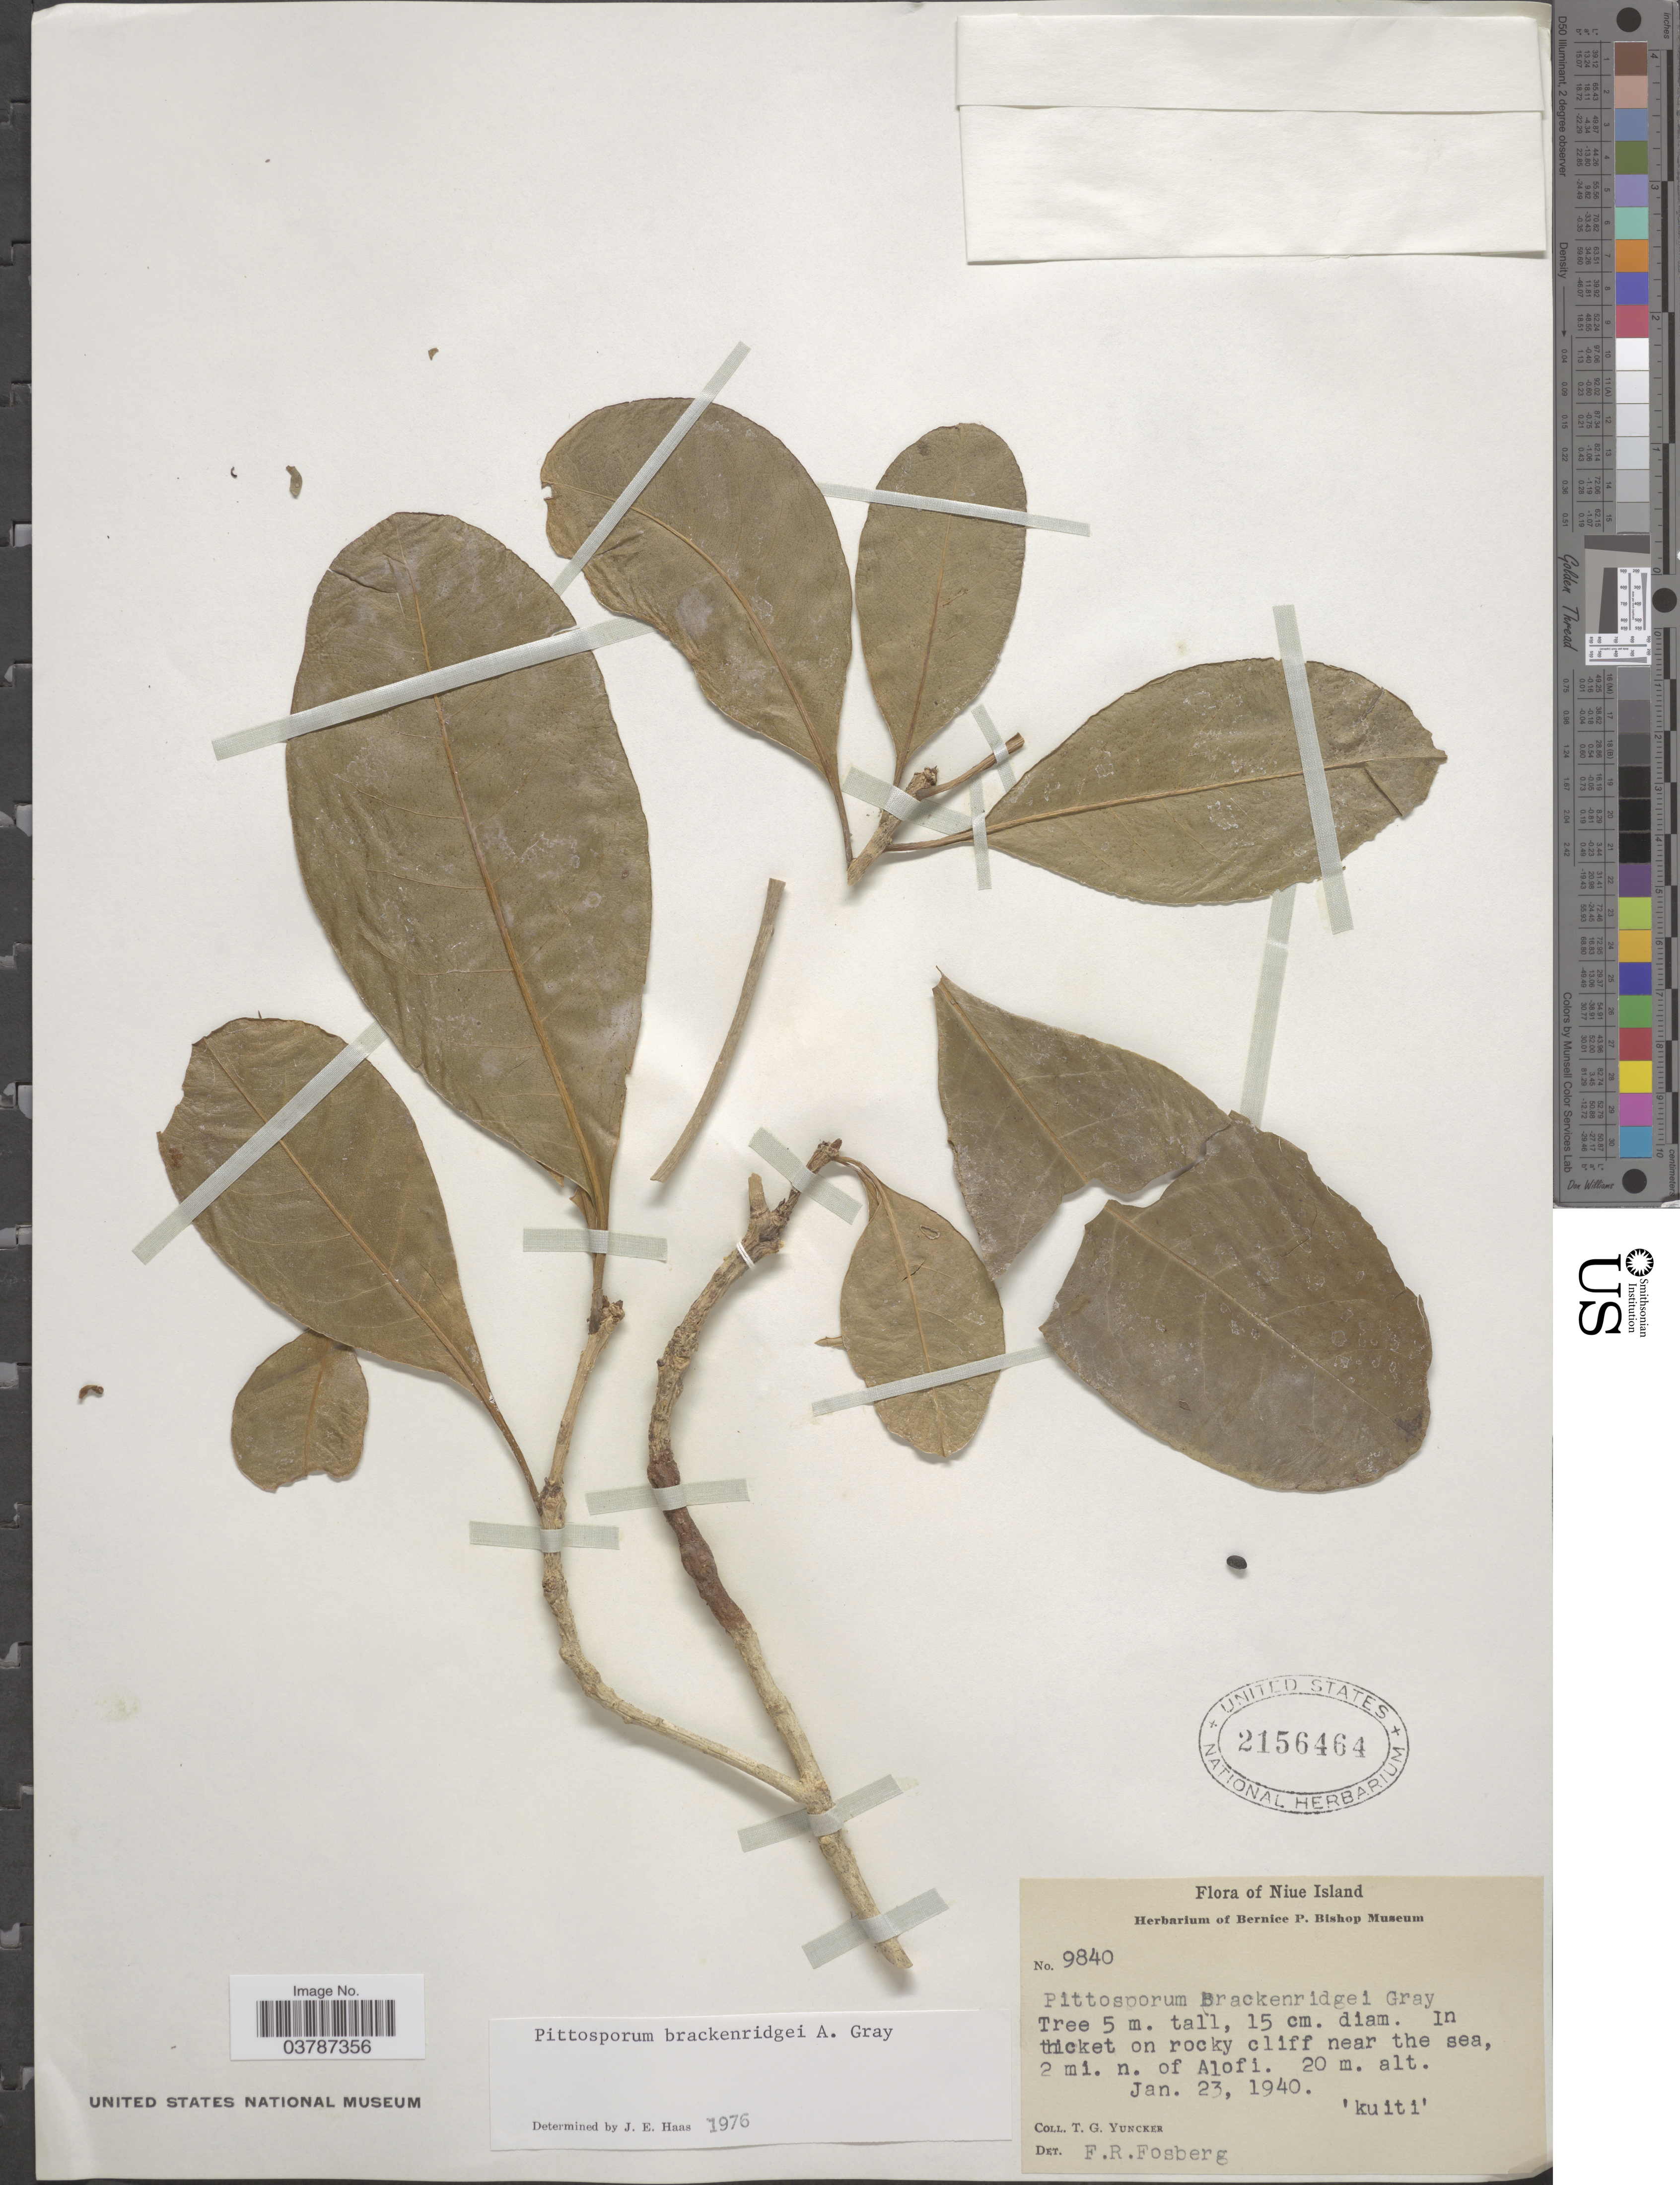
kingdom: Plantae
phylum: Tracheophyta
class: Magnoliopsida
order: Apiales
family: Pittosporaceae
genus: Pittosporum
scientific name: Pittosporum brackenridgei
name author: A. Gray in Wilkes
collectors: T. G. Yuncker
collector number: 9840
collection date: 1940-01-23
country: Niue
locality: Niue Island. In thicket on rocky cliff near the sea, 2 mi. n. of Alofi.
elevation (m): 20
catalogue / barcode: US 2156464